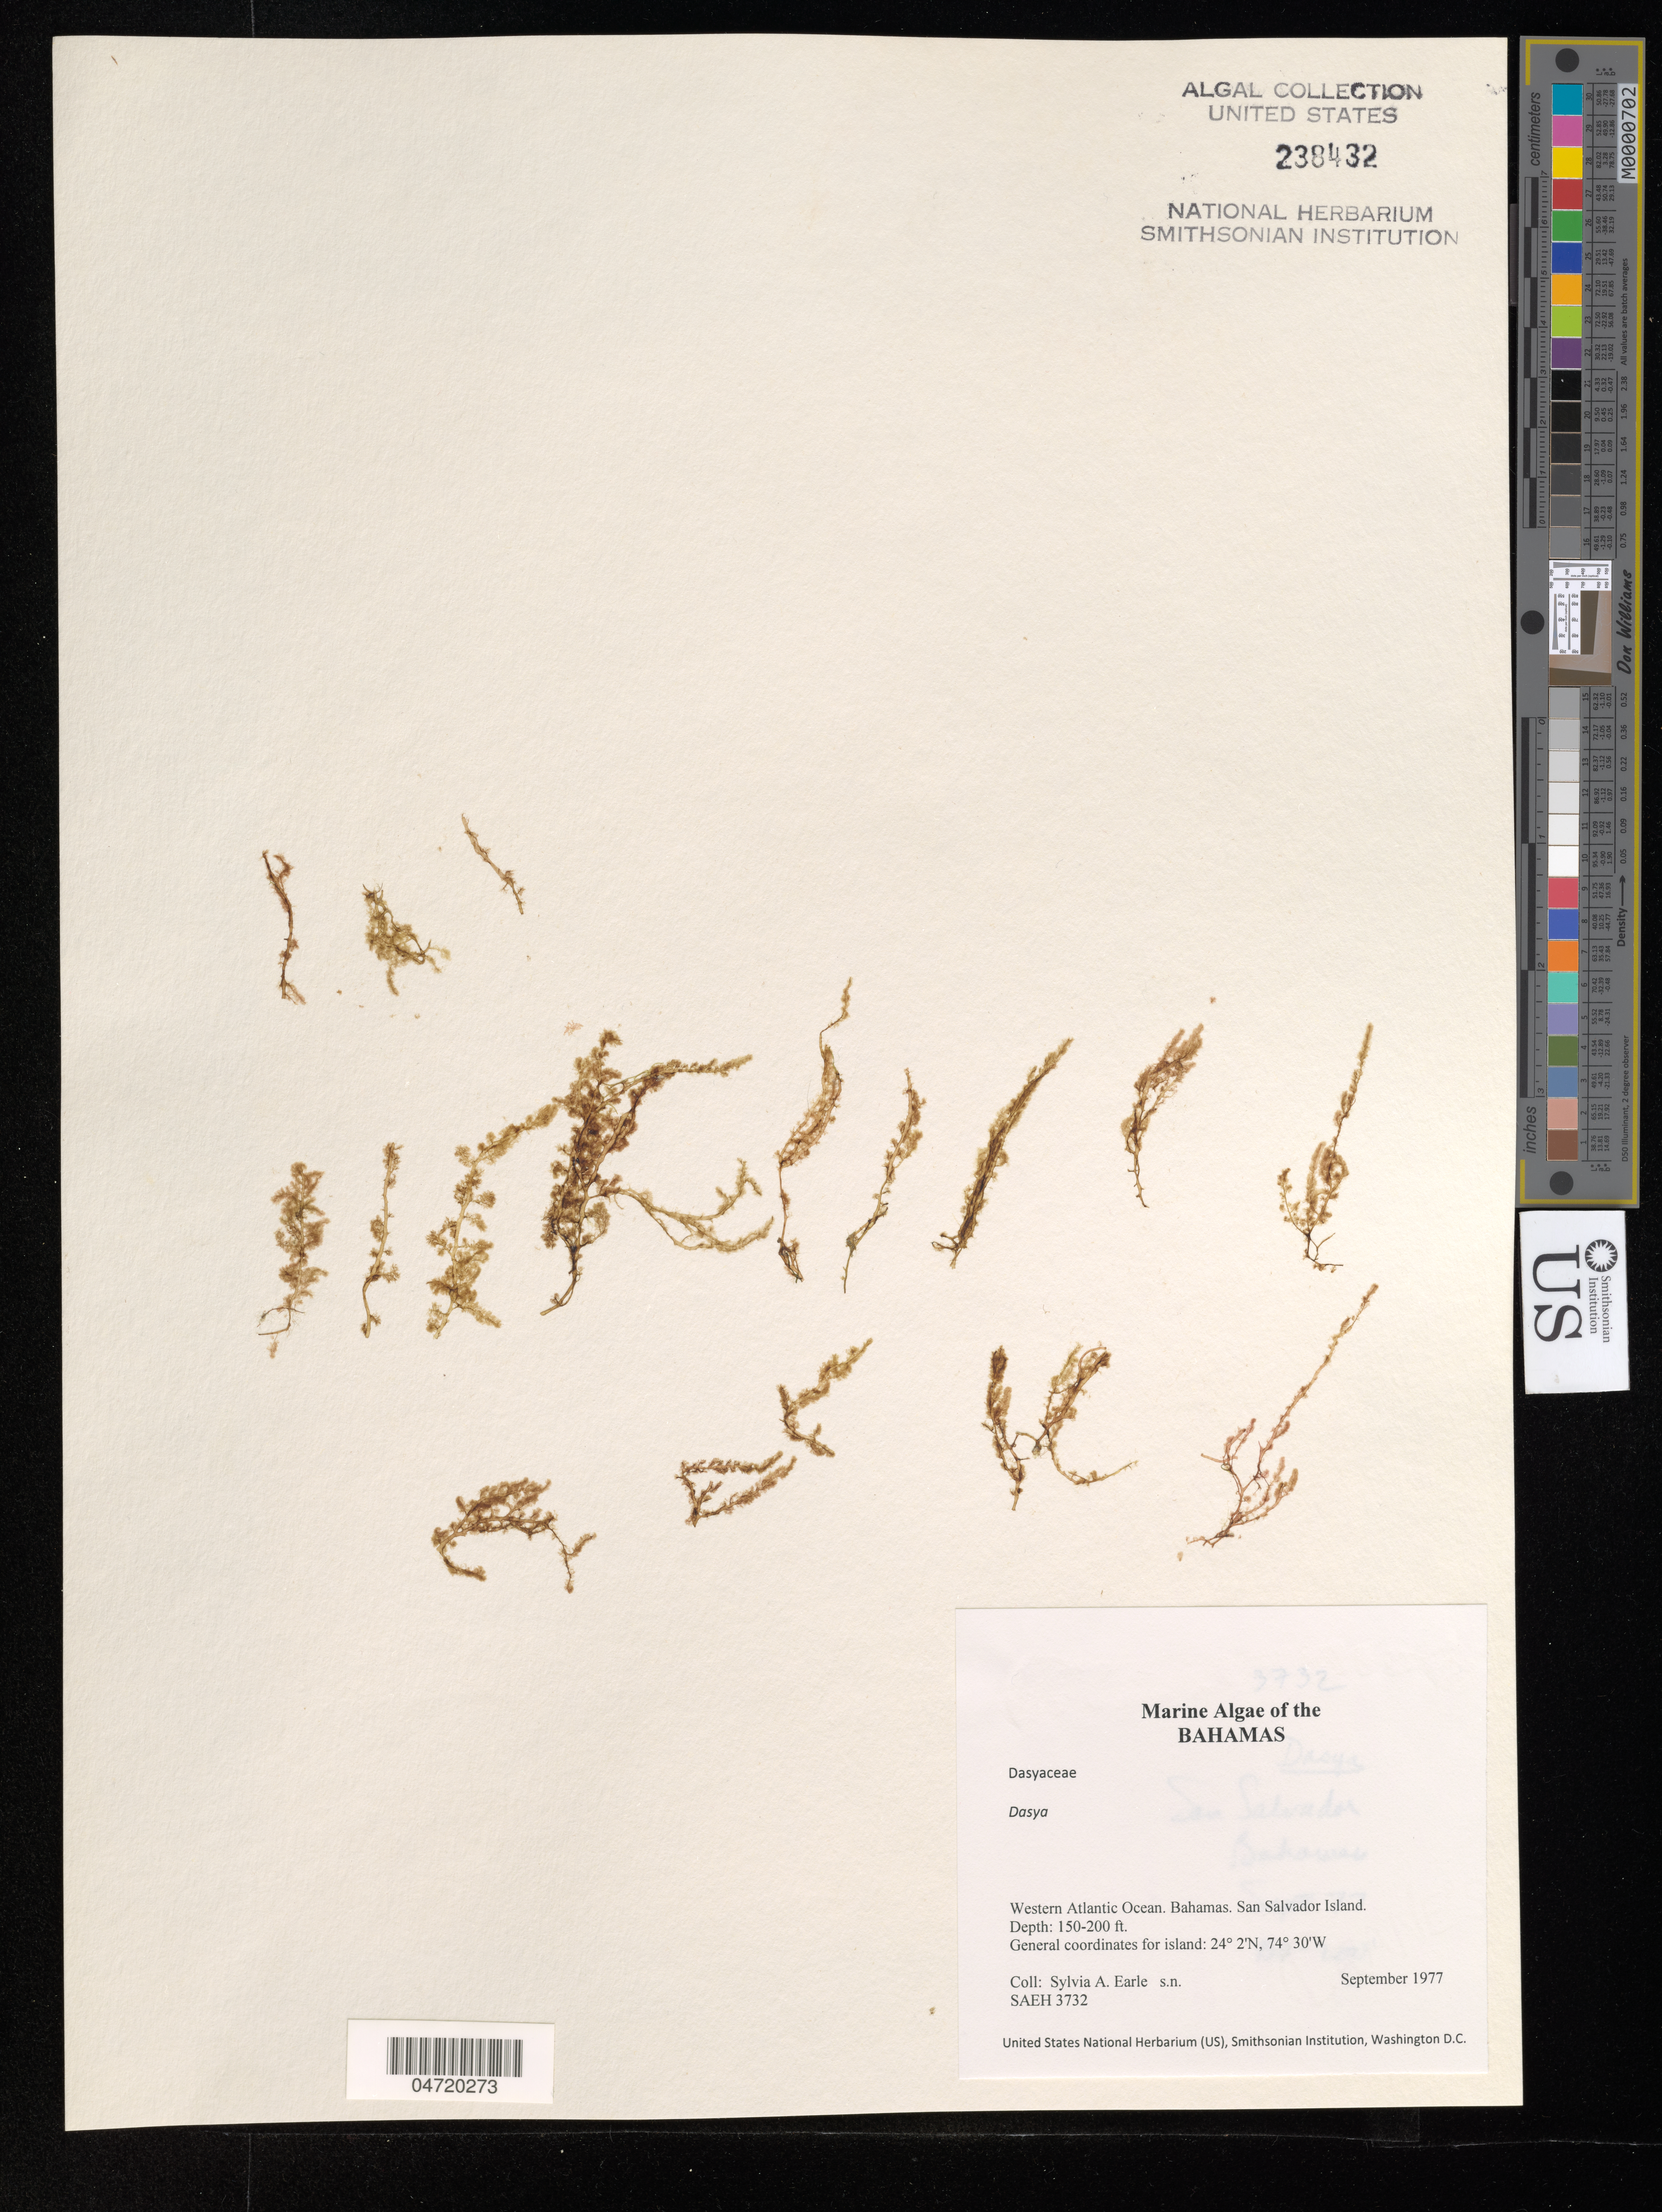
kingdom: Plantae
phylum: Rhodophyta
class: Florideophyceae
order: Ceramiales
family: Dasyaceae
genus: Dasya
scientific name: Dasya sp.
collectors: S. A. Earle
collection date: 1977-09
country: Bahamas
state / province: San Salvador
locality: Western Atlantic Ocean. San Salvador Island.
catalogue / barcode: US 238432